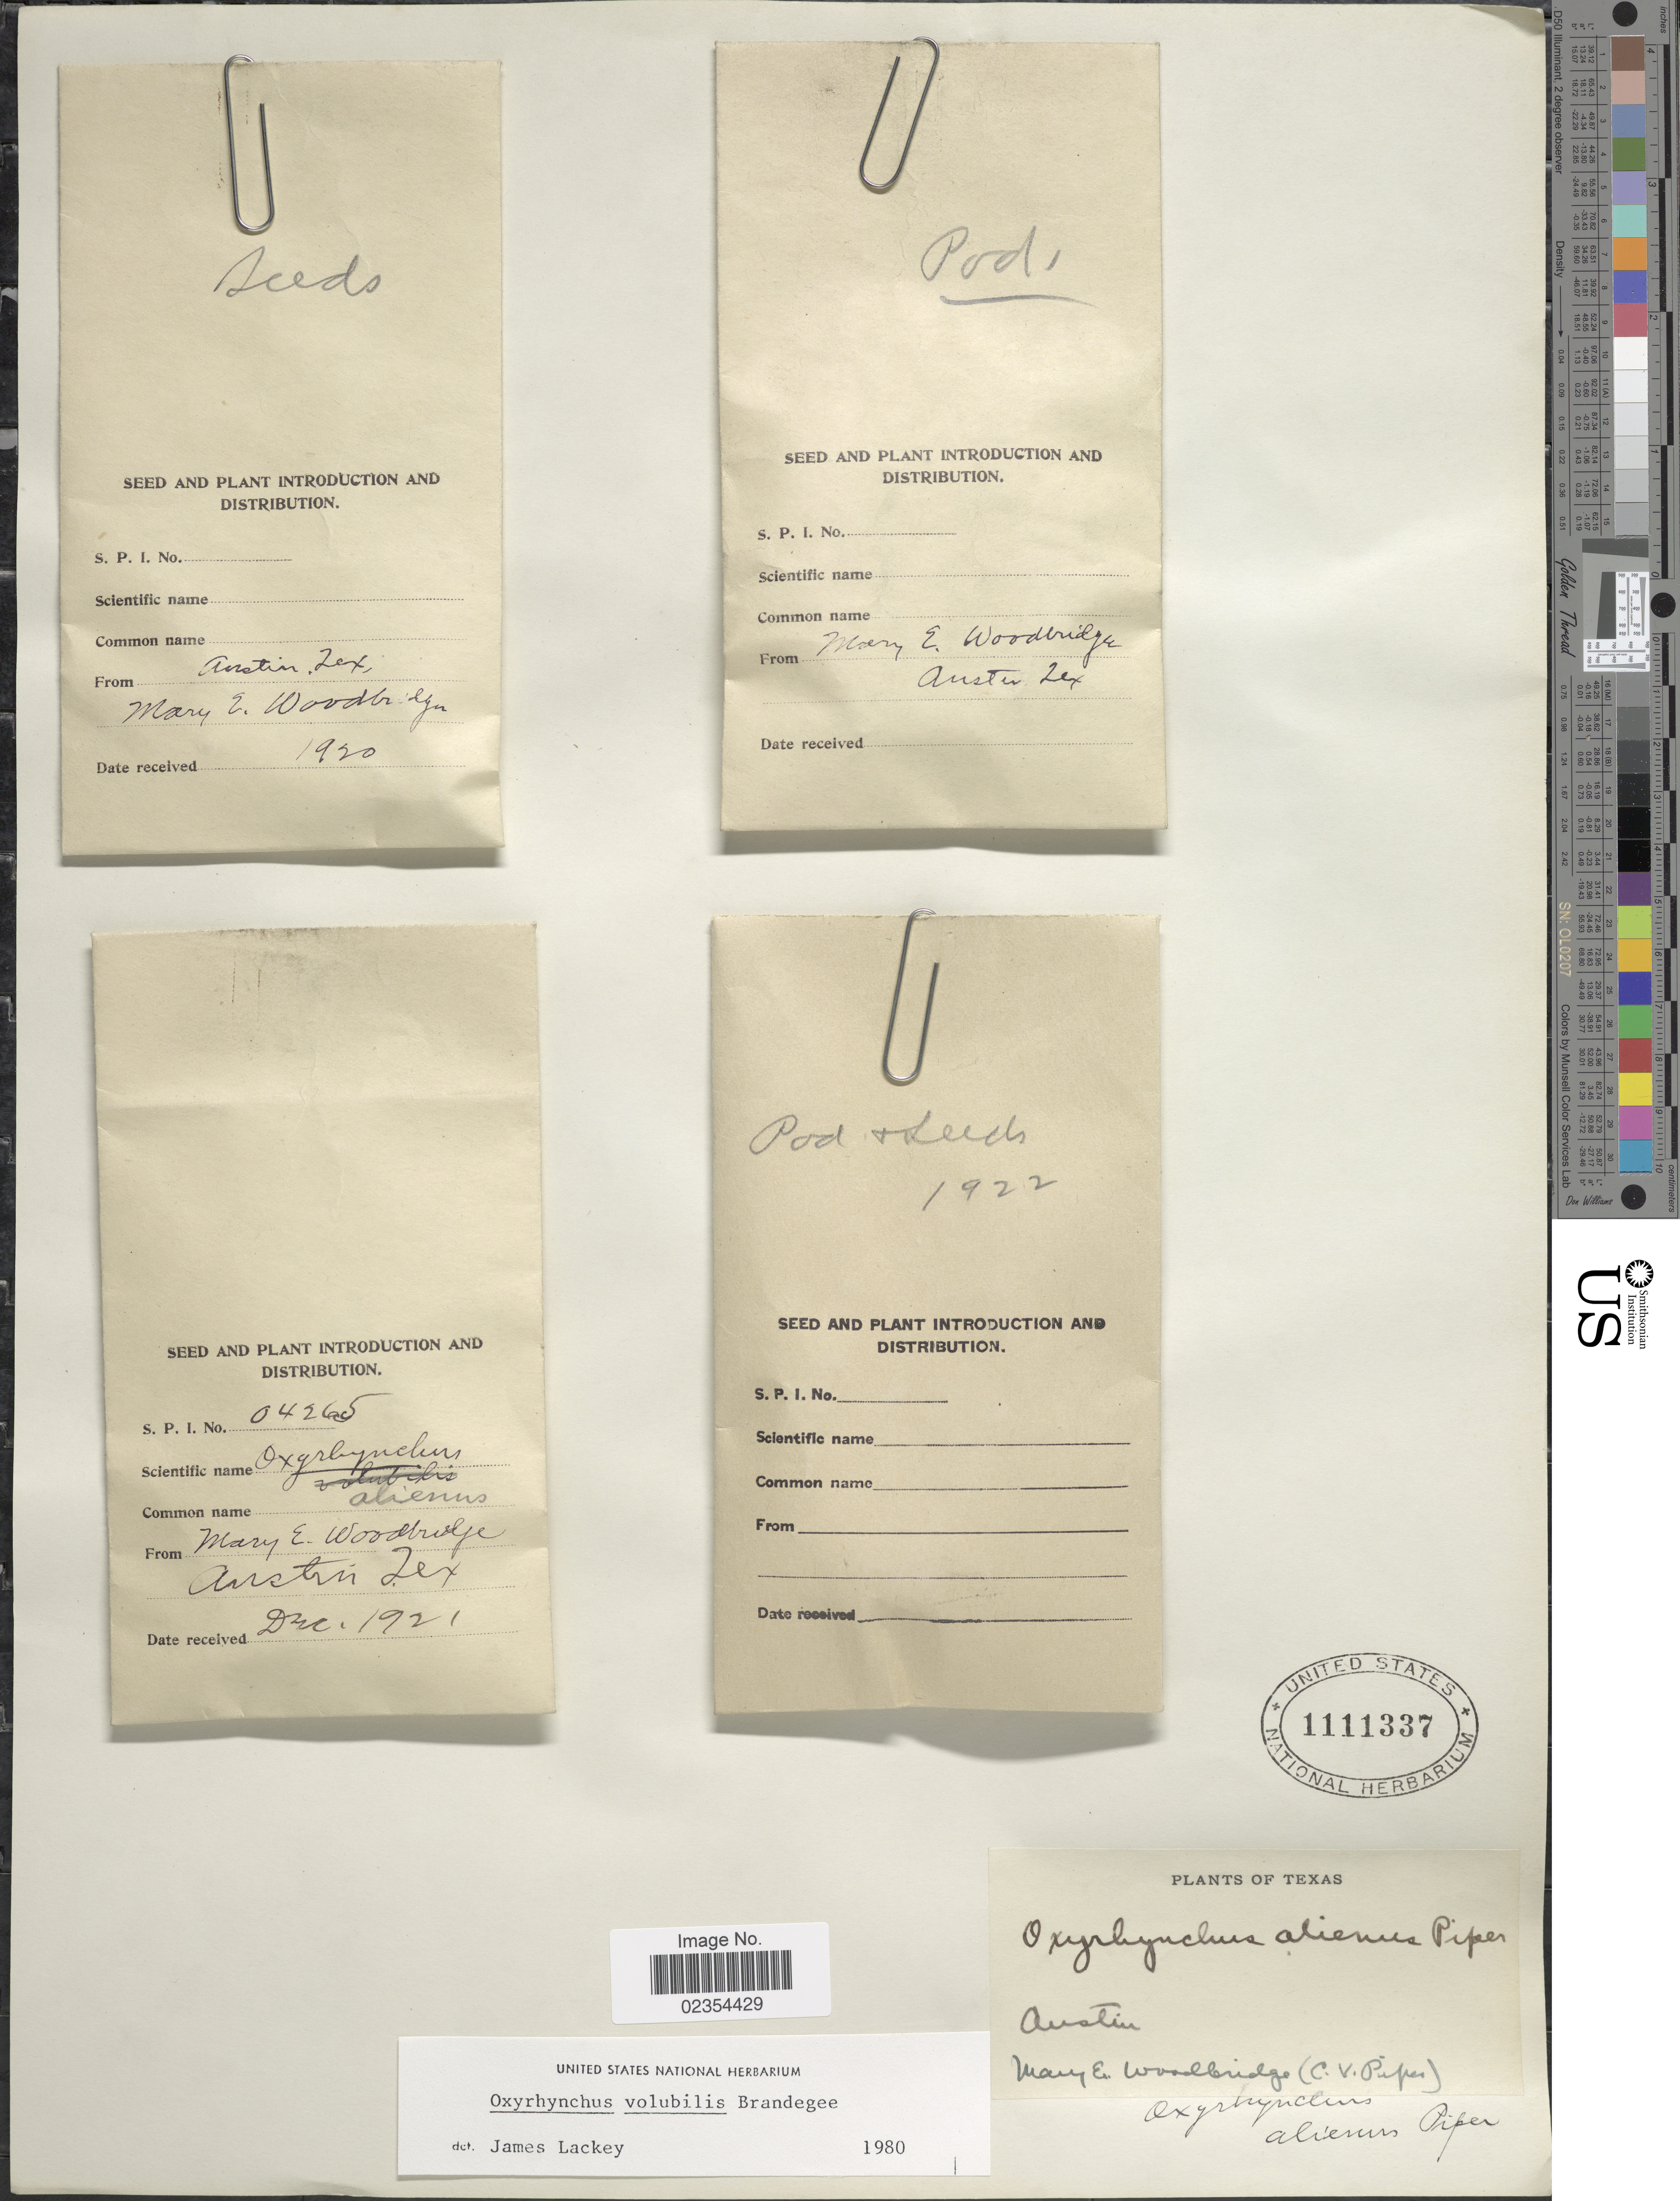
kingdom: Plantae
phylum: Tracheophyta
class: Magnoliopsida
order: Fabales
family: Fabaceae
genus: Oxyrhynchus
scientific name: Oxyrhynchus volubilis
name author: Brandegee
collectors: M. Woodbridge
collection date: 1920/1921-12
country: United States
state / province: Texas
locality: Austin.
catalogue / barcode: US 1111337